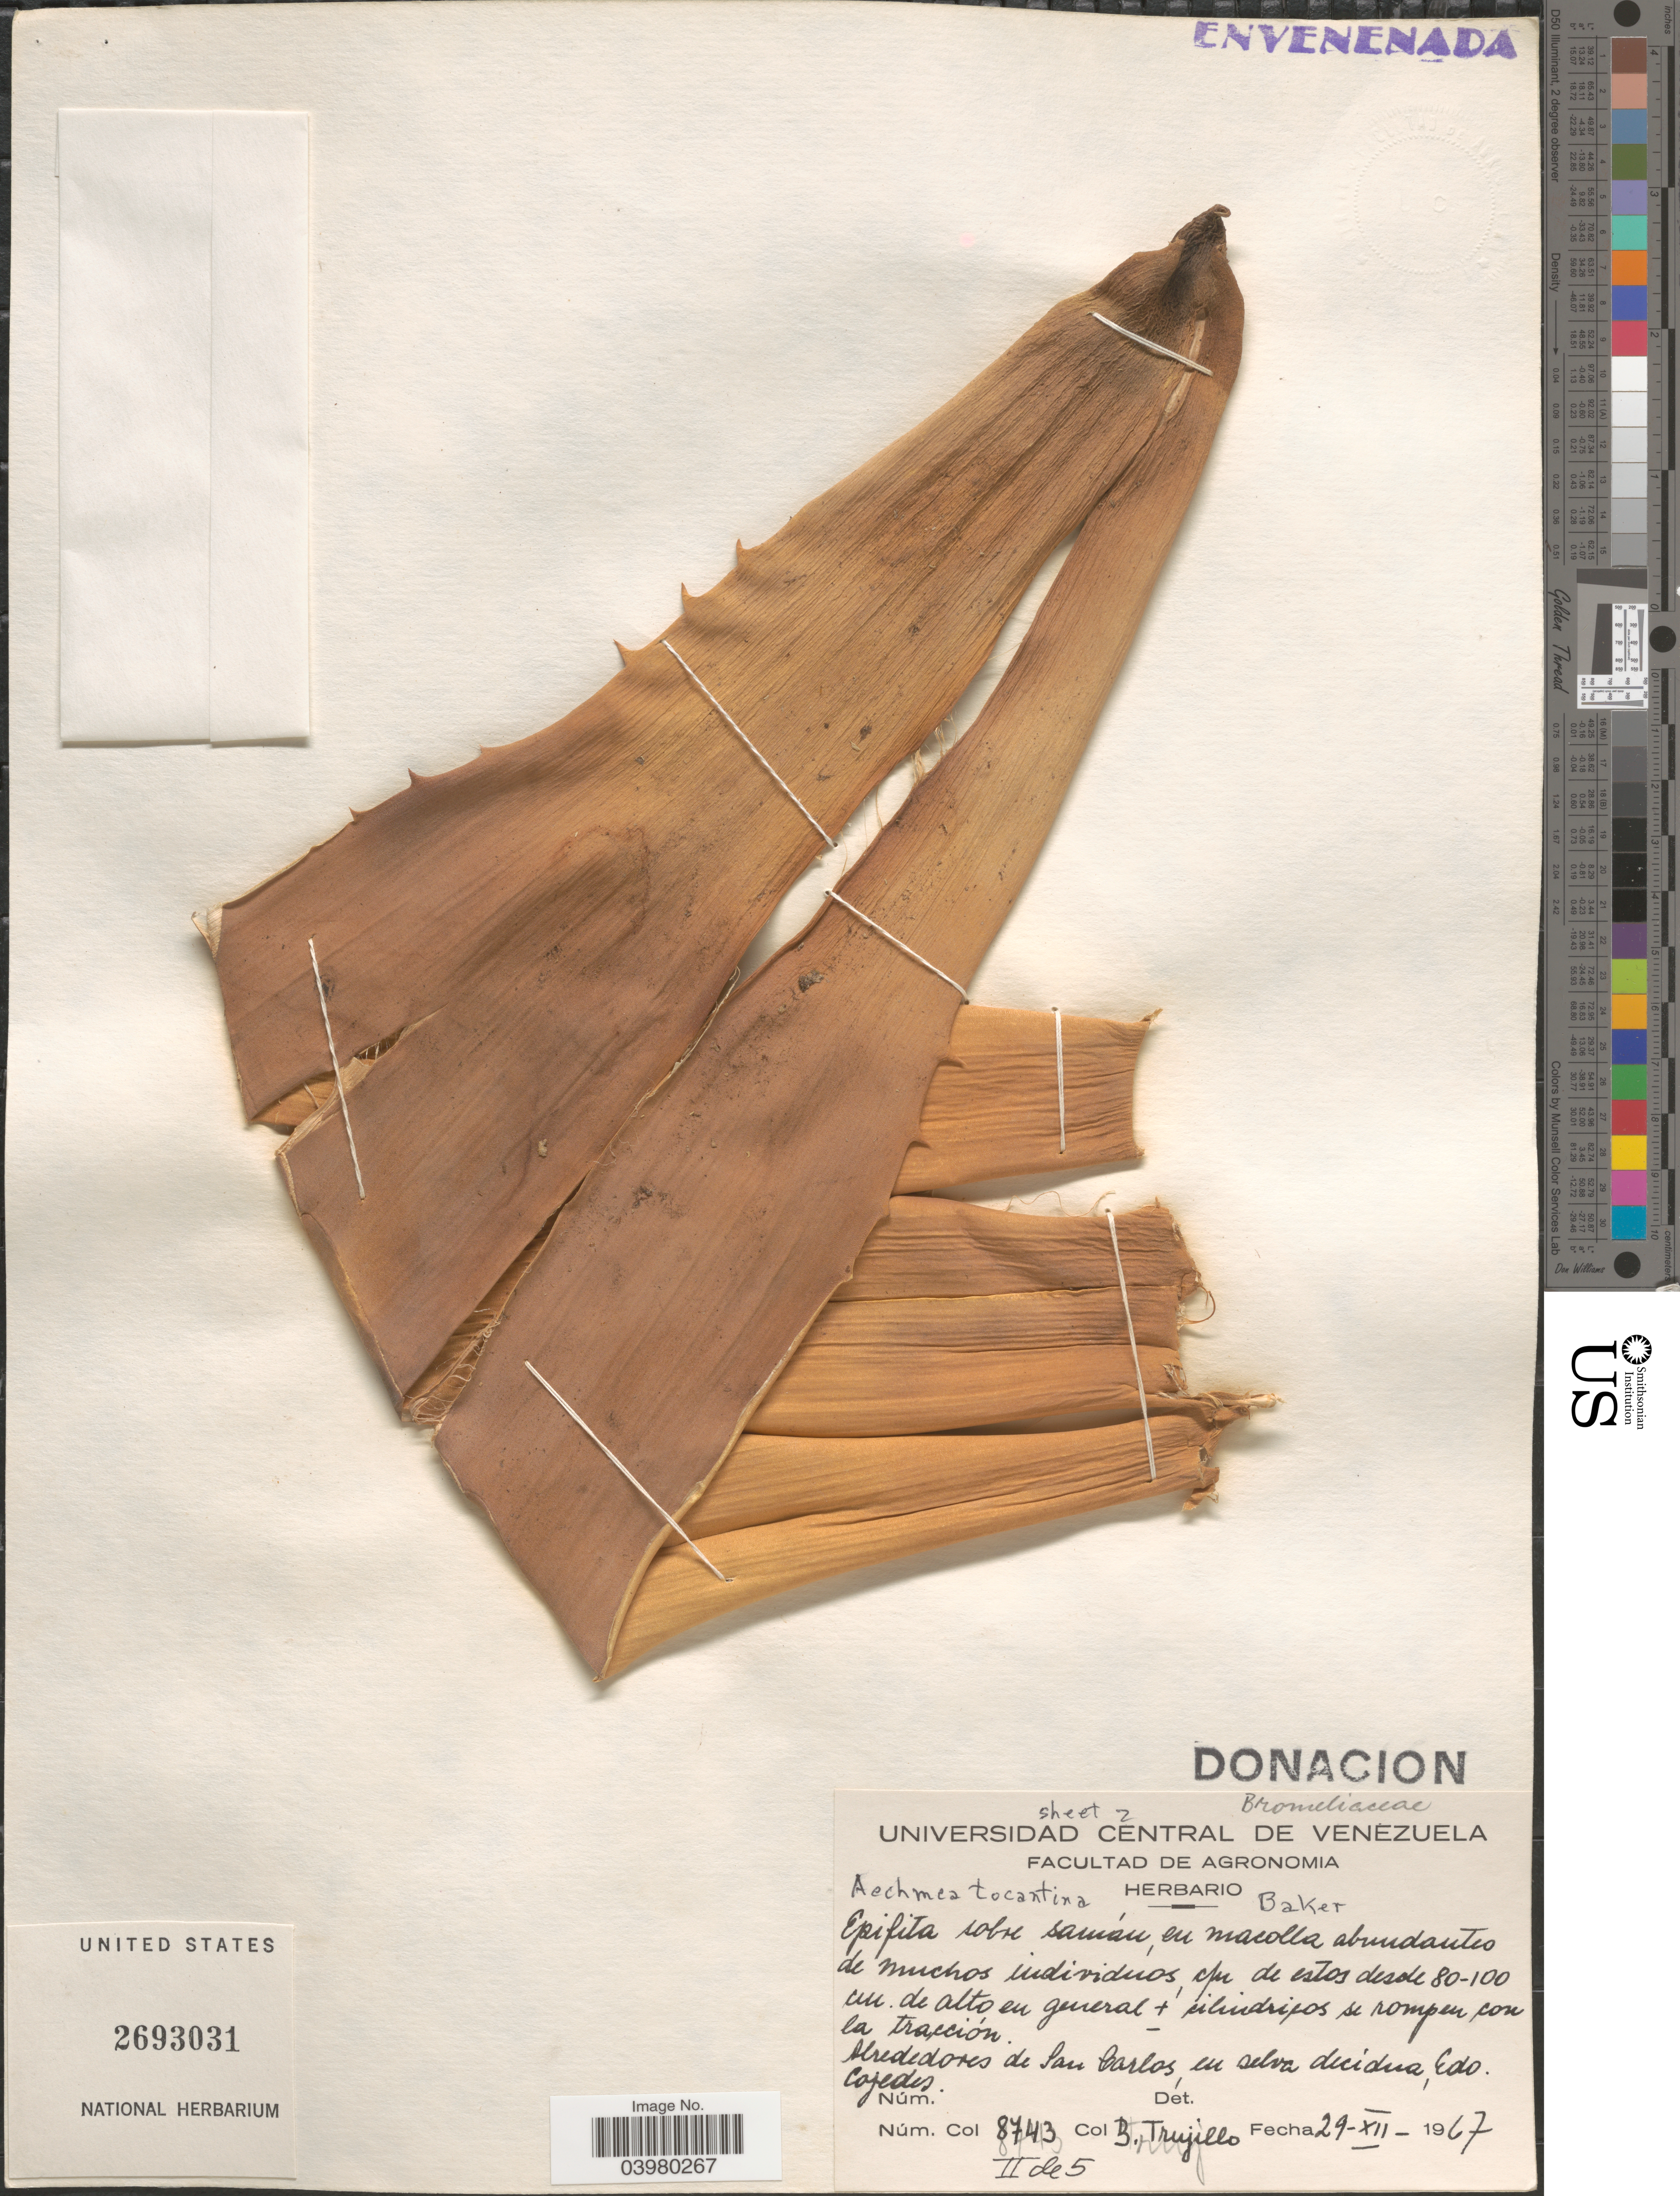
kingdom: Plantae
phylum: Tracheophyta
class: Liliopsida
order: Poales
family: Bromeliaceae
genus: Aechmea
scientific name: Aechmea tocantina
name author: Baker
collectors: B. Trujillo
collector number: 8743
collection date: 1967-12-29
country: Venezuela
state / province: Cojedes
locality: Alrededores de San Carlos, en selva decidua.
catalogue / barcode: US 2693031